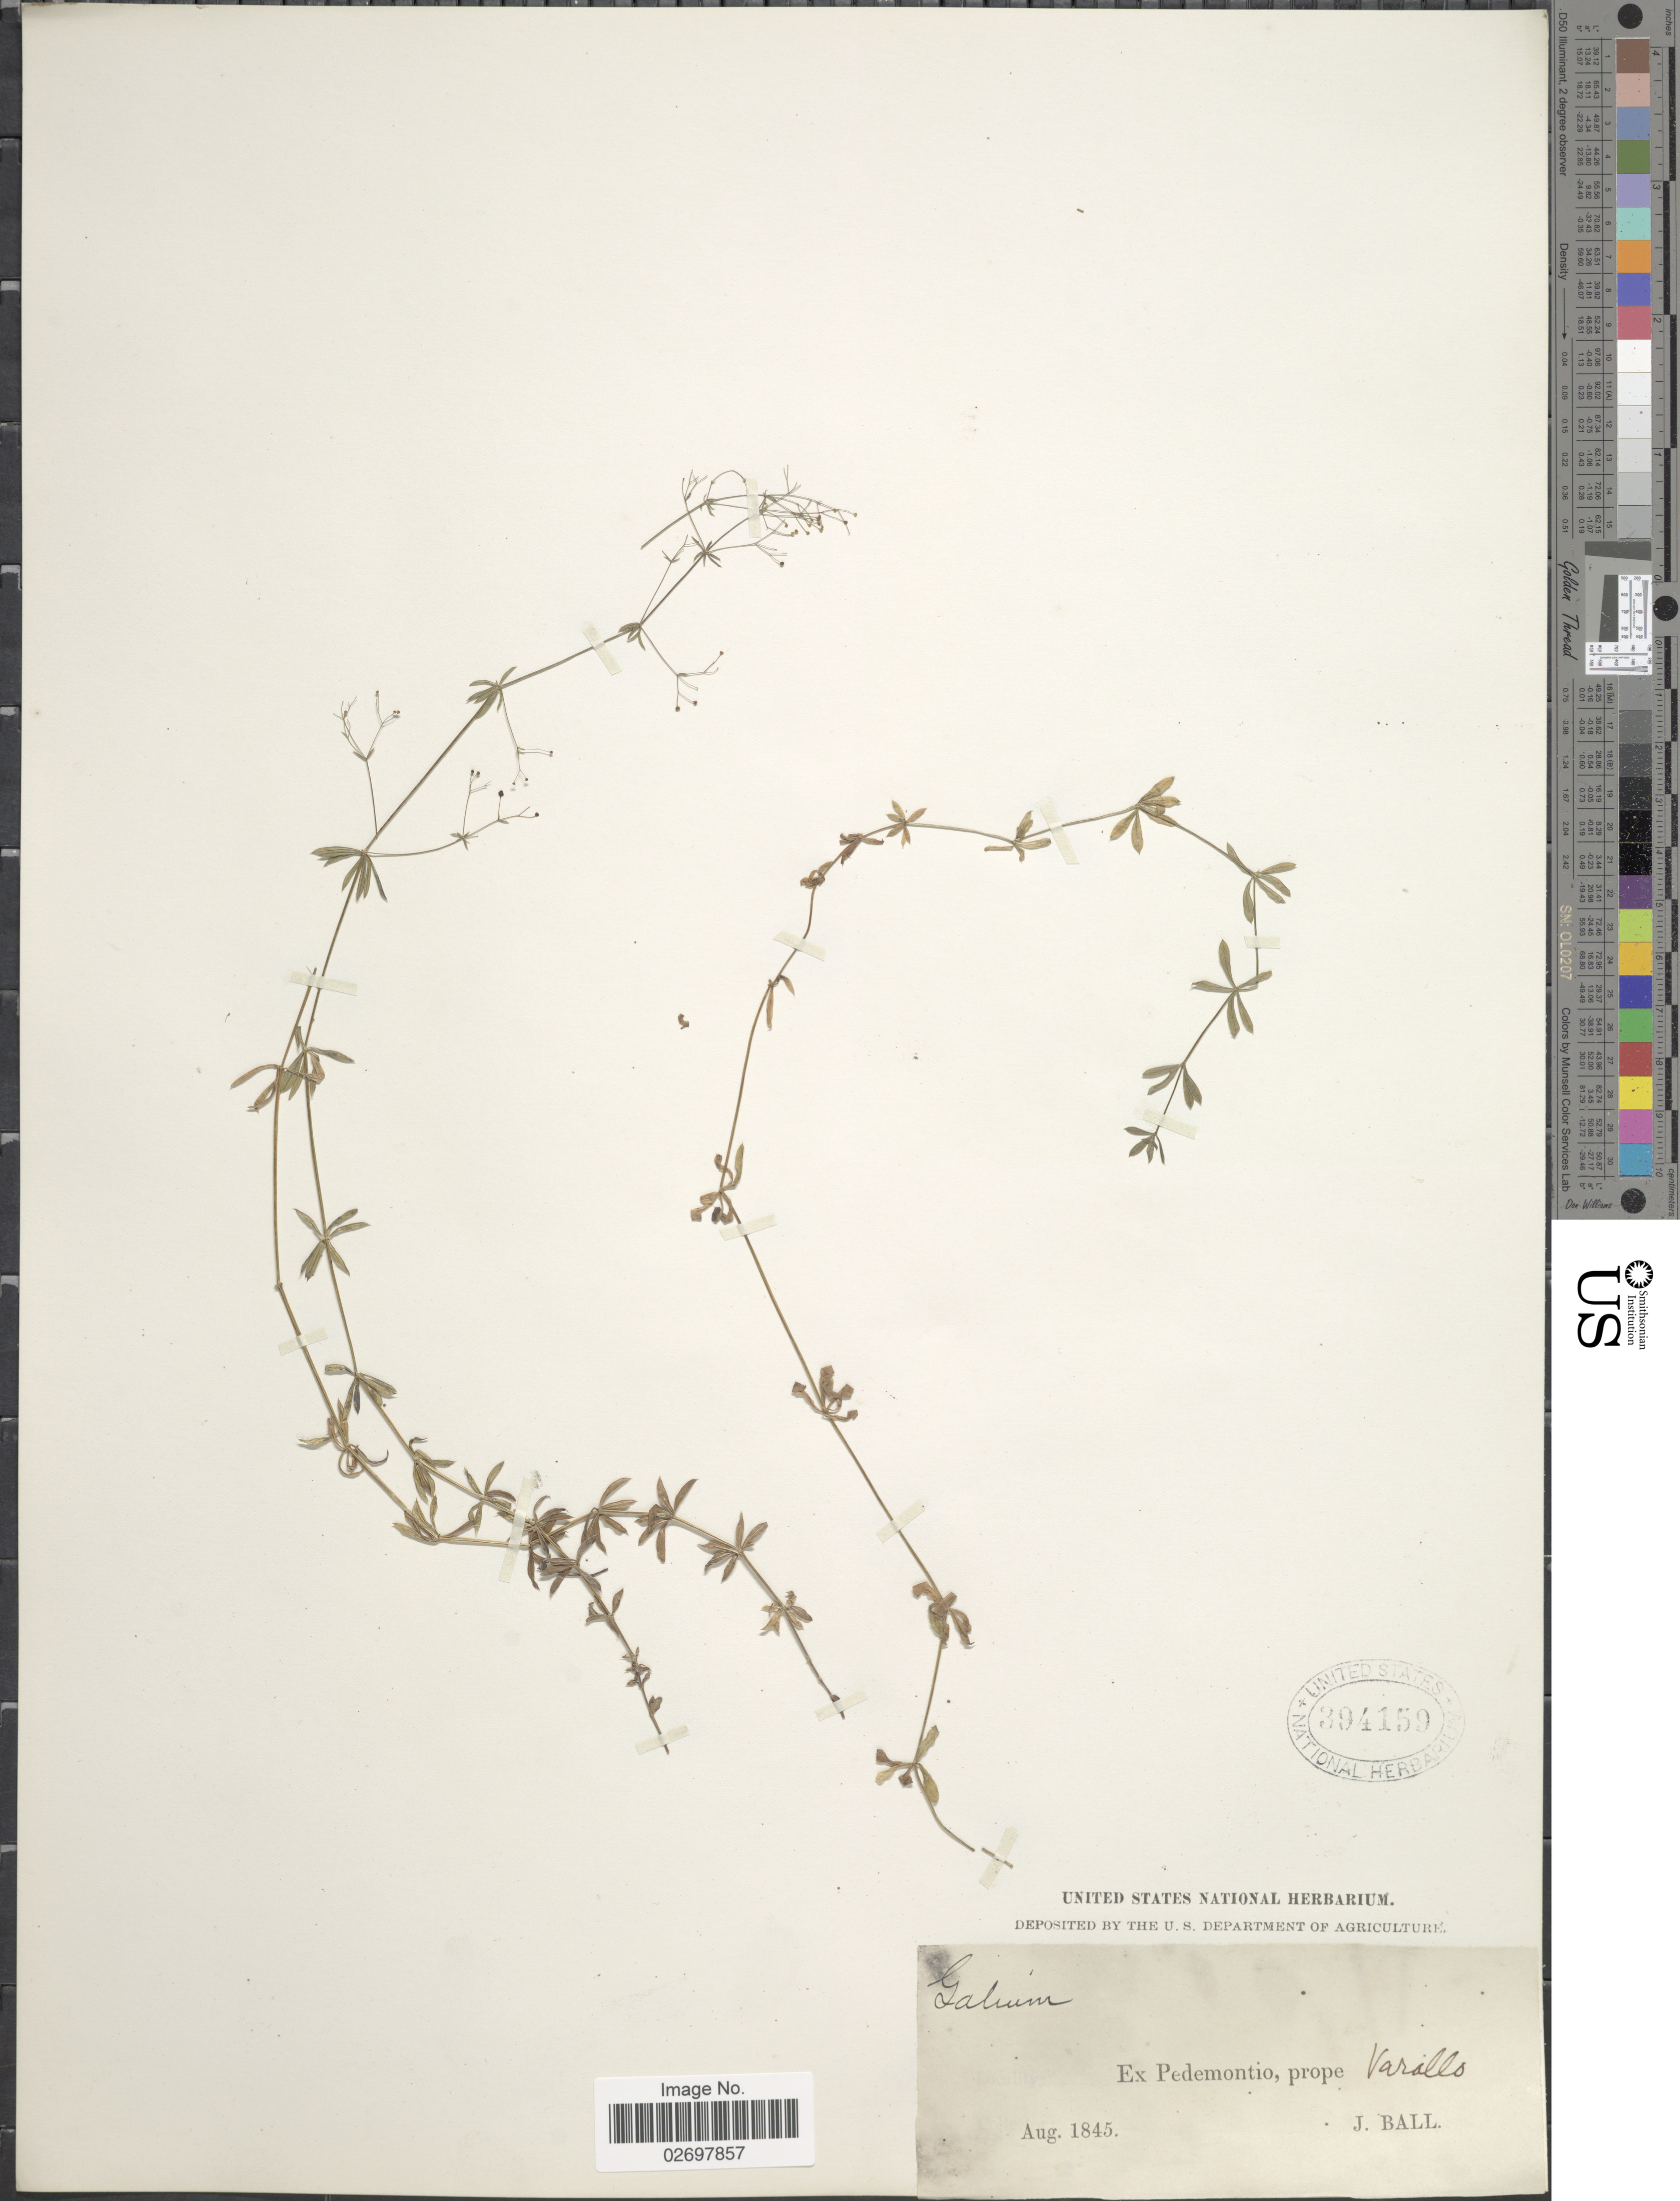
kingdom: Plantae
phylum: Tracheophyta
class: Magnoliopsida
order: Gentianales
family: Rubiaceae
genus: Galium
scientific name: Galium sp.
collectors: J. Ball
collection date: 1842-08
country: Italy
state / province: Piedmont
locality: Ex Pedemontio, prope Varallo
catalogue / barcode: US 394159